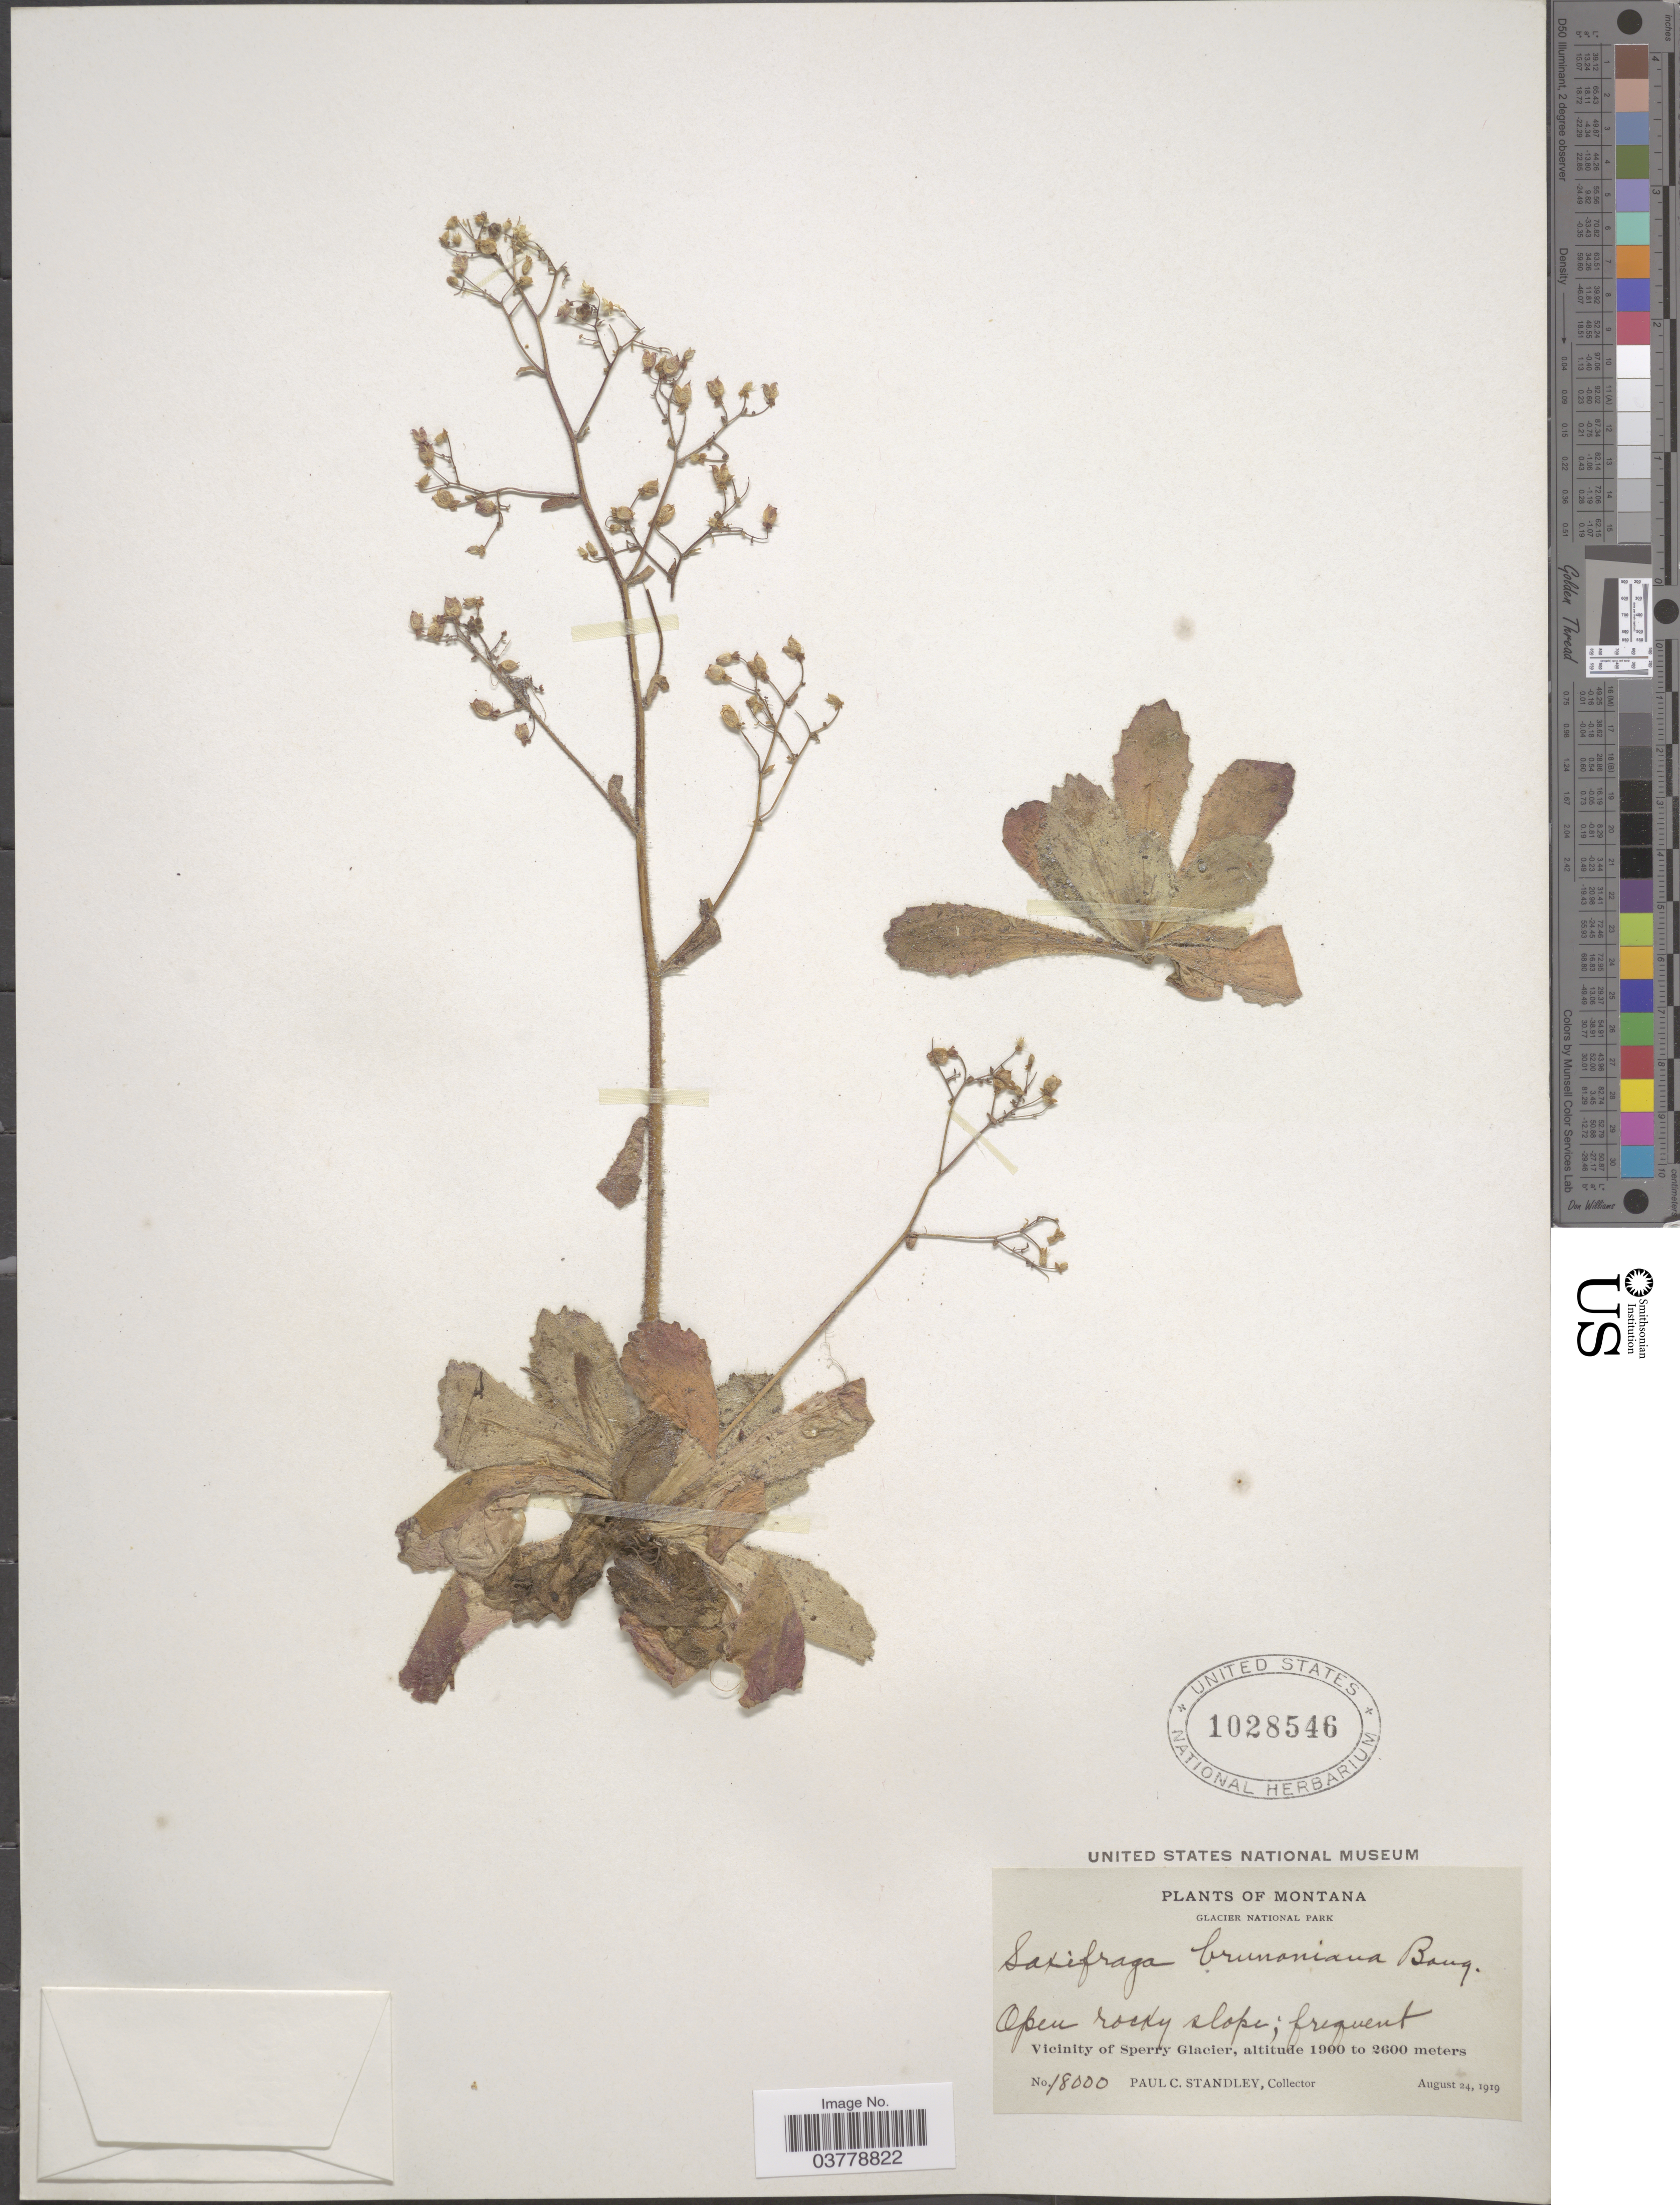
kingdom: Plantae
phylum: Tracheophyta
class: Magnoliopsida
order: Saxifragales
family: Saxifragaceae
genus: Micranthes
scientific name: Micranthes ferruginea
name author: (Graham) Brouillet & Gornall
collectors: P. C. Standley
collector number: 18000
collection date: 1919-08-24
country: United States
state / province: Montana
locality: Glacier National Park. Vicinity of Sperry Glacier.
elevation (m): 1900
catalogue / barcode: US 1028546